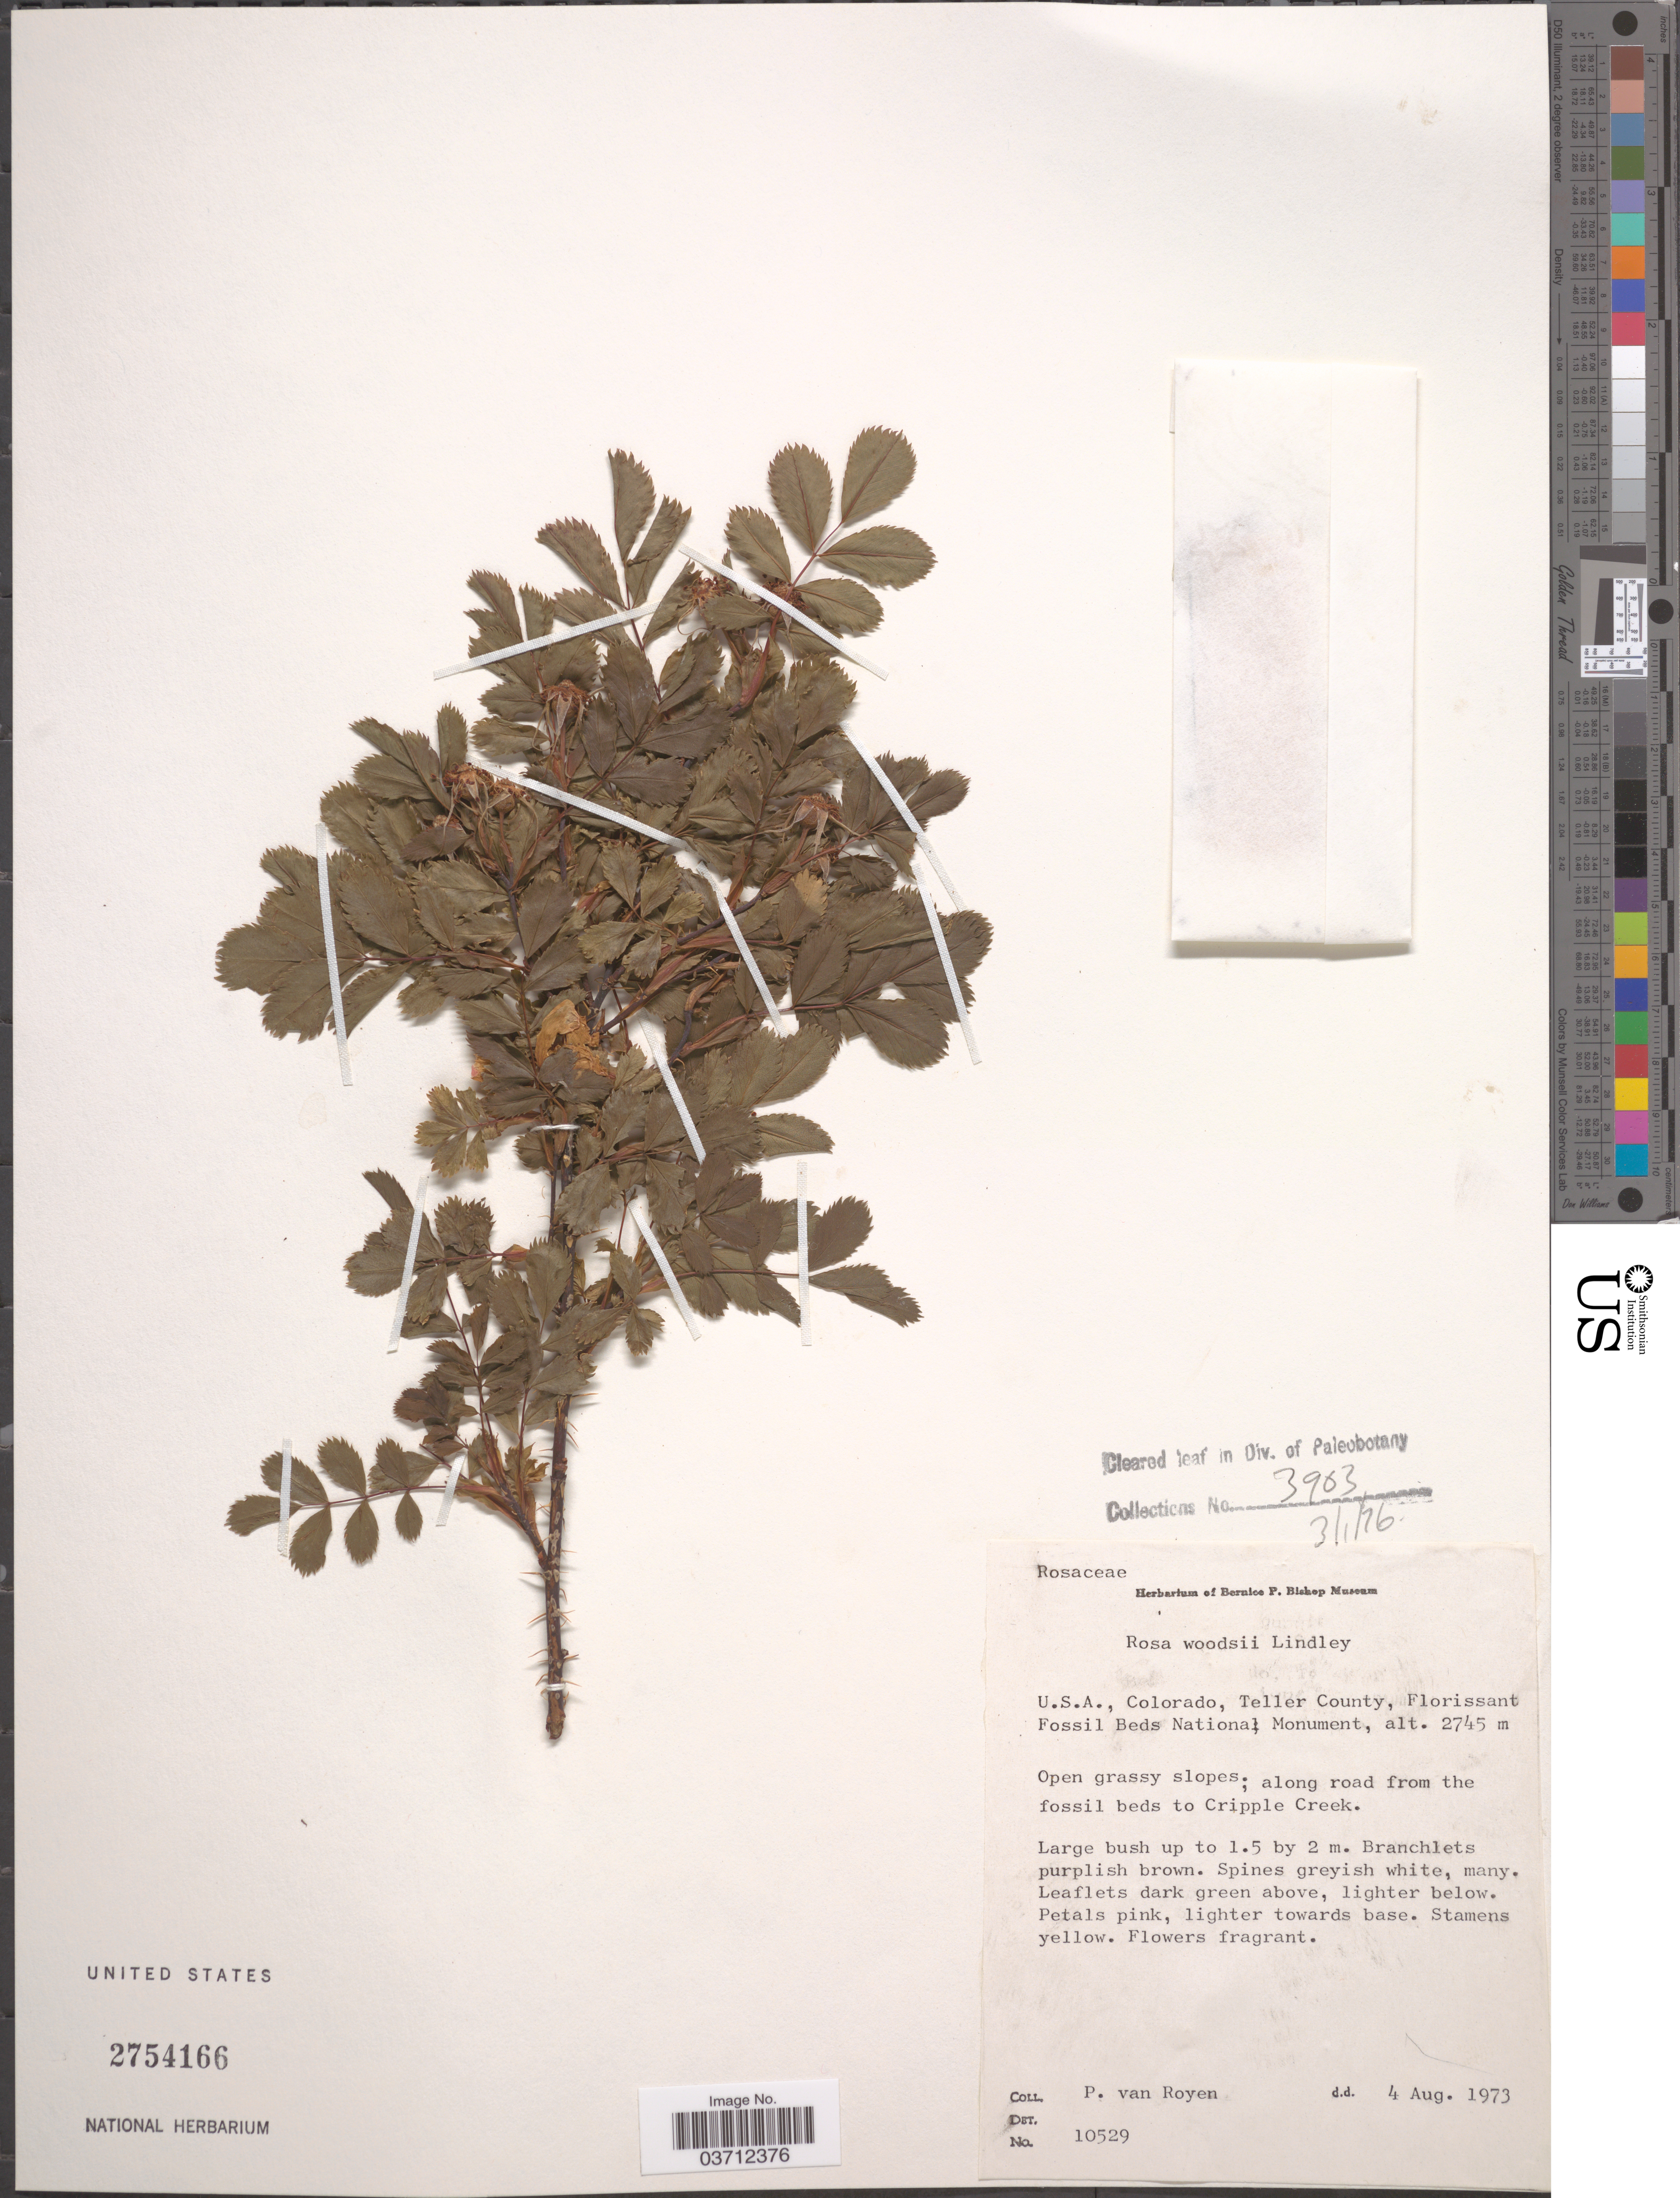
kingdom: Plantae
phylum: Tracheophyta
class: Magnoliopsida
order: Rosales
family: Rosaceae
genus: Rosa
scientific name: Rosa woodsii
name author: Lindl.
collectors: P. van Royen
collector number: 10529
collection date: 1973-08-04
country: United States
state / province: Colorado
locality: Teller County, Florissant Fossil Beds National Monument. Along road from the fossil beds to Cripple Creek.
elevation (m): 2745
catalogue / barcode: US 2754166